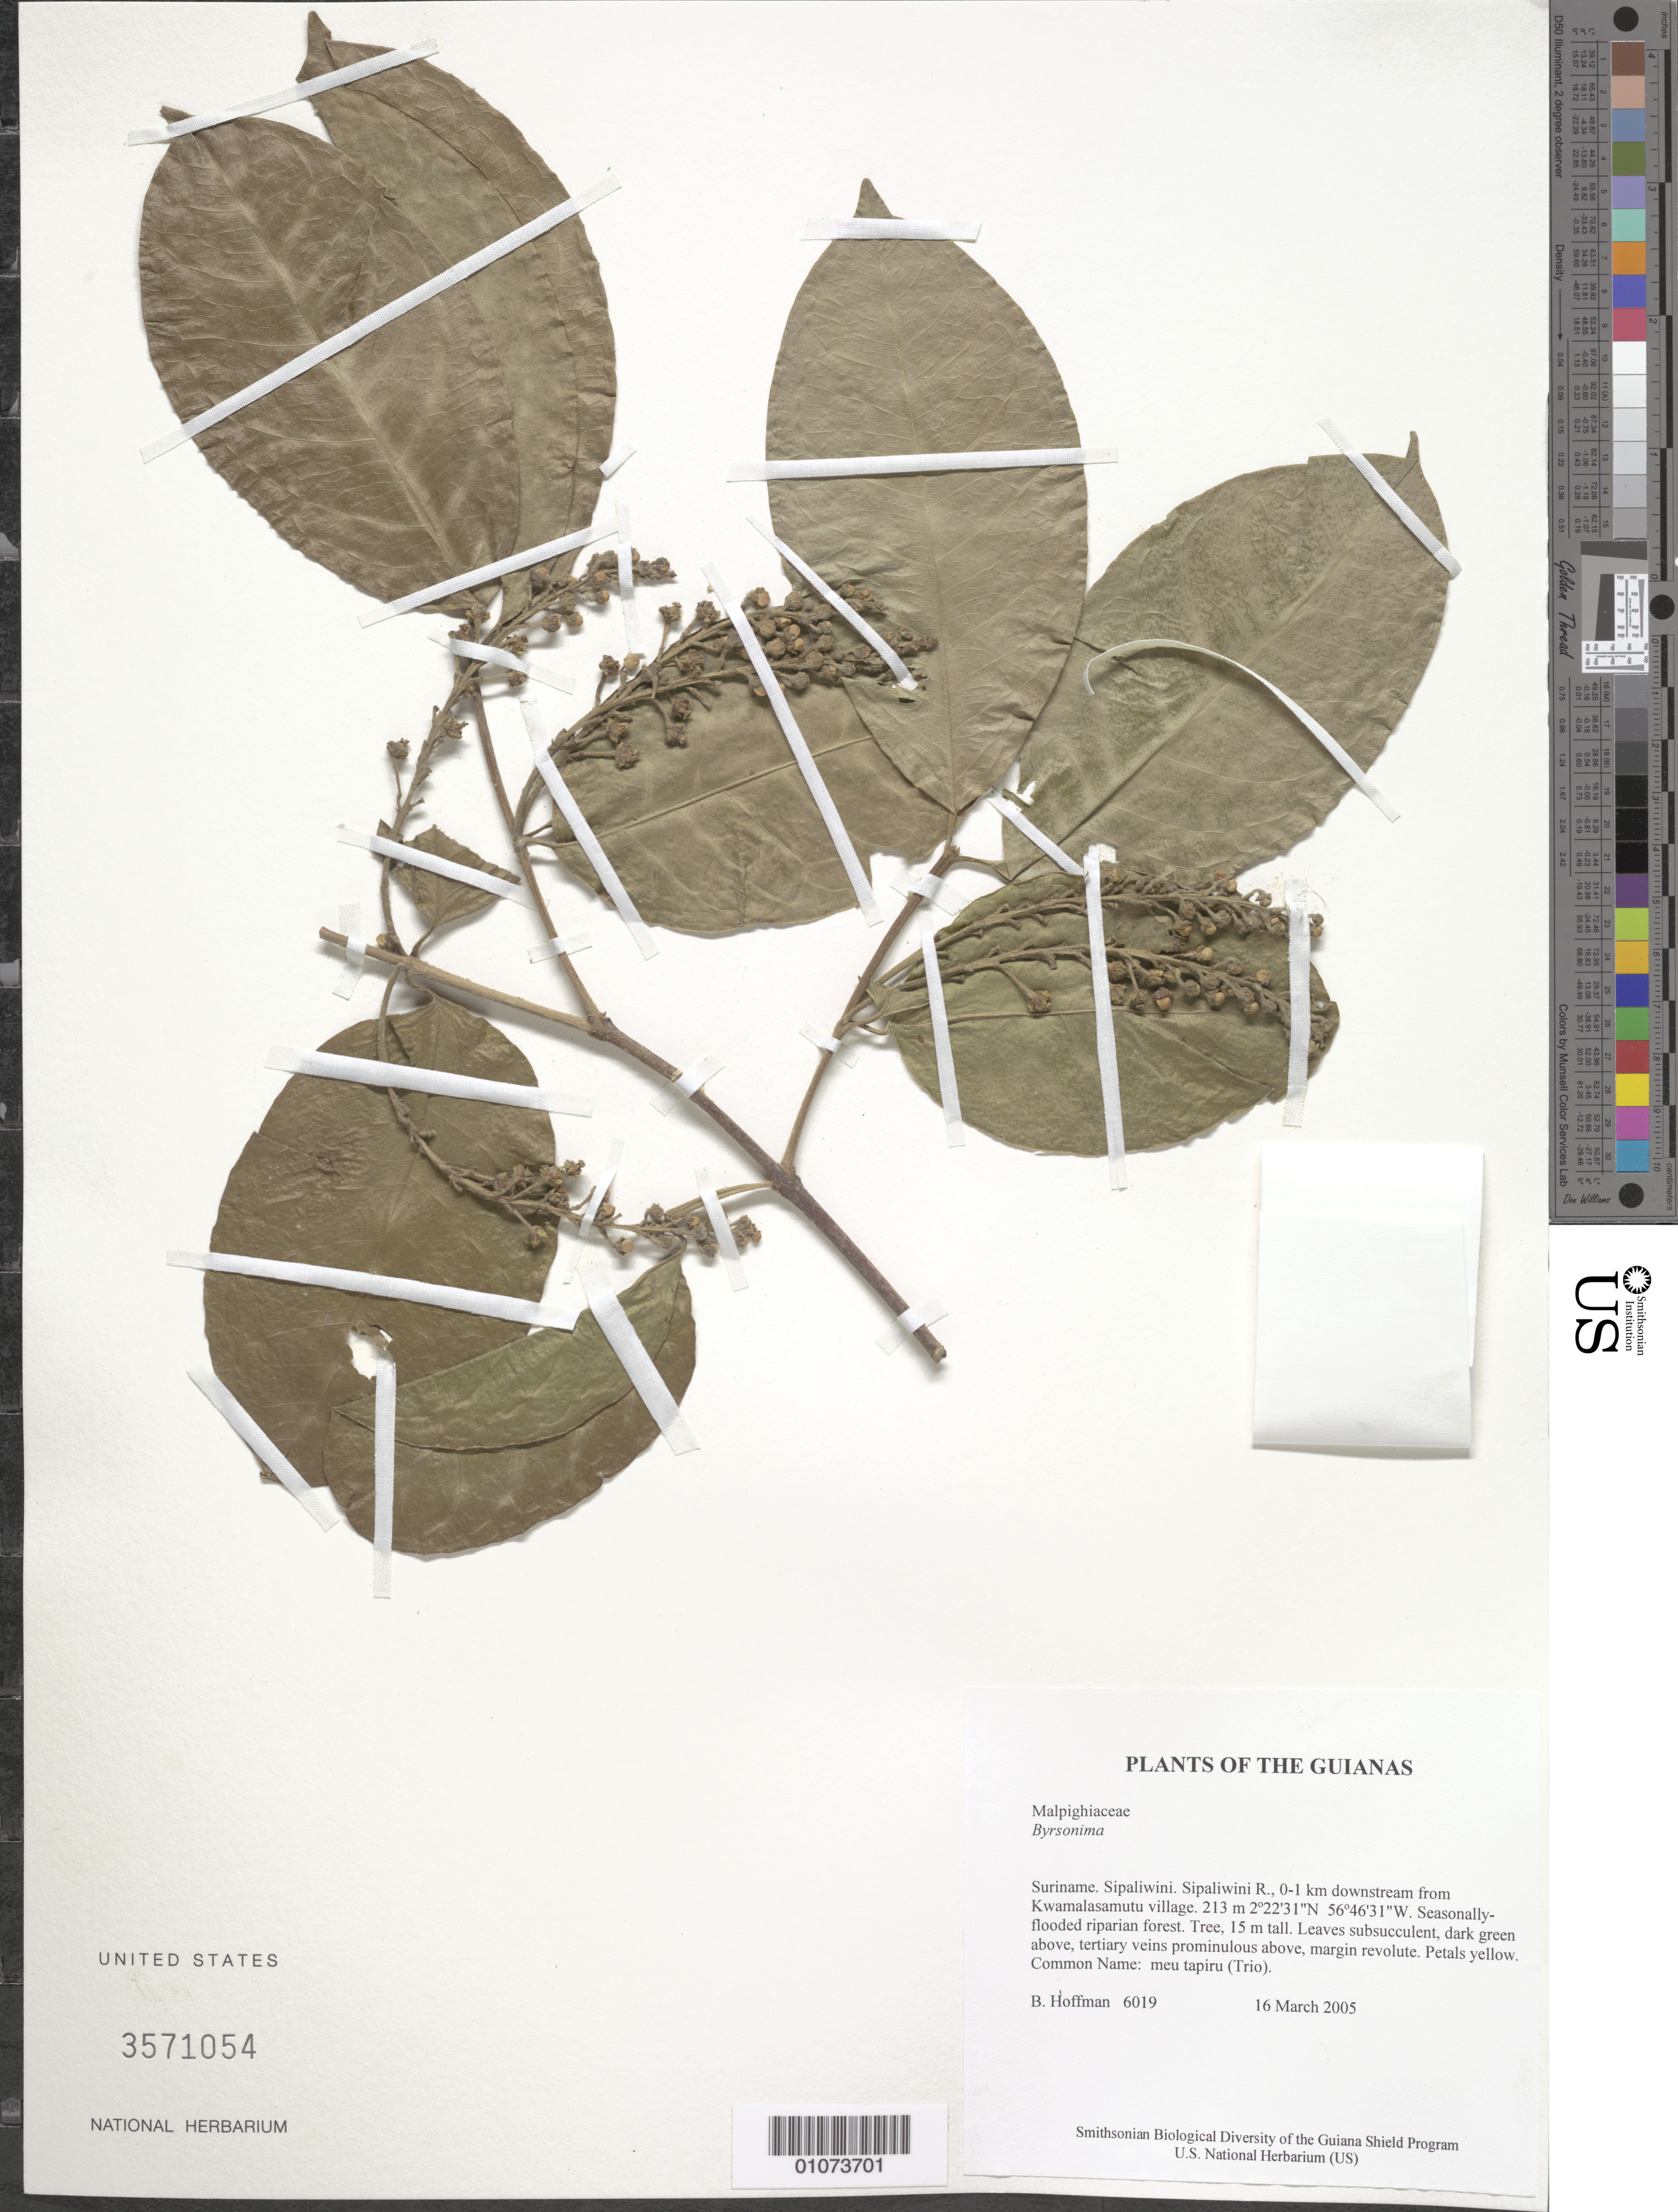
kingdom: Plantae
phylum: Tracheophyta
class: Magnoliopsida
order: Malpighiales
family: Malpighiaceae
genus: Byrsonima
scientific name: Byrsonima sp.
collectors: B. Hoffman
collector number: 6019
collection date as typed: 16 March 2005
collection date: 2005-03-16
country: Suriname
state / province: Sipaliwini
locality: Sipaliwini R., 0-1 km downstream from Kwamalasamutu village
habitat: Seasonally-flooded riparian forest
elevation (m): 213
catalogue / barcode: US 3571054